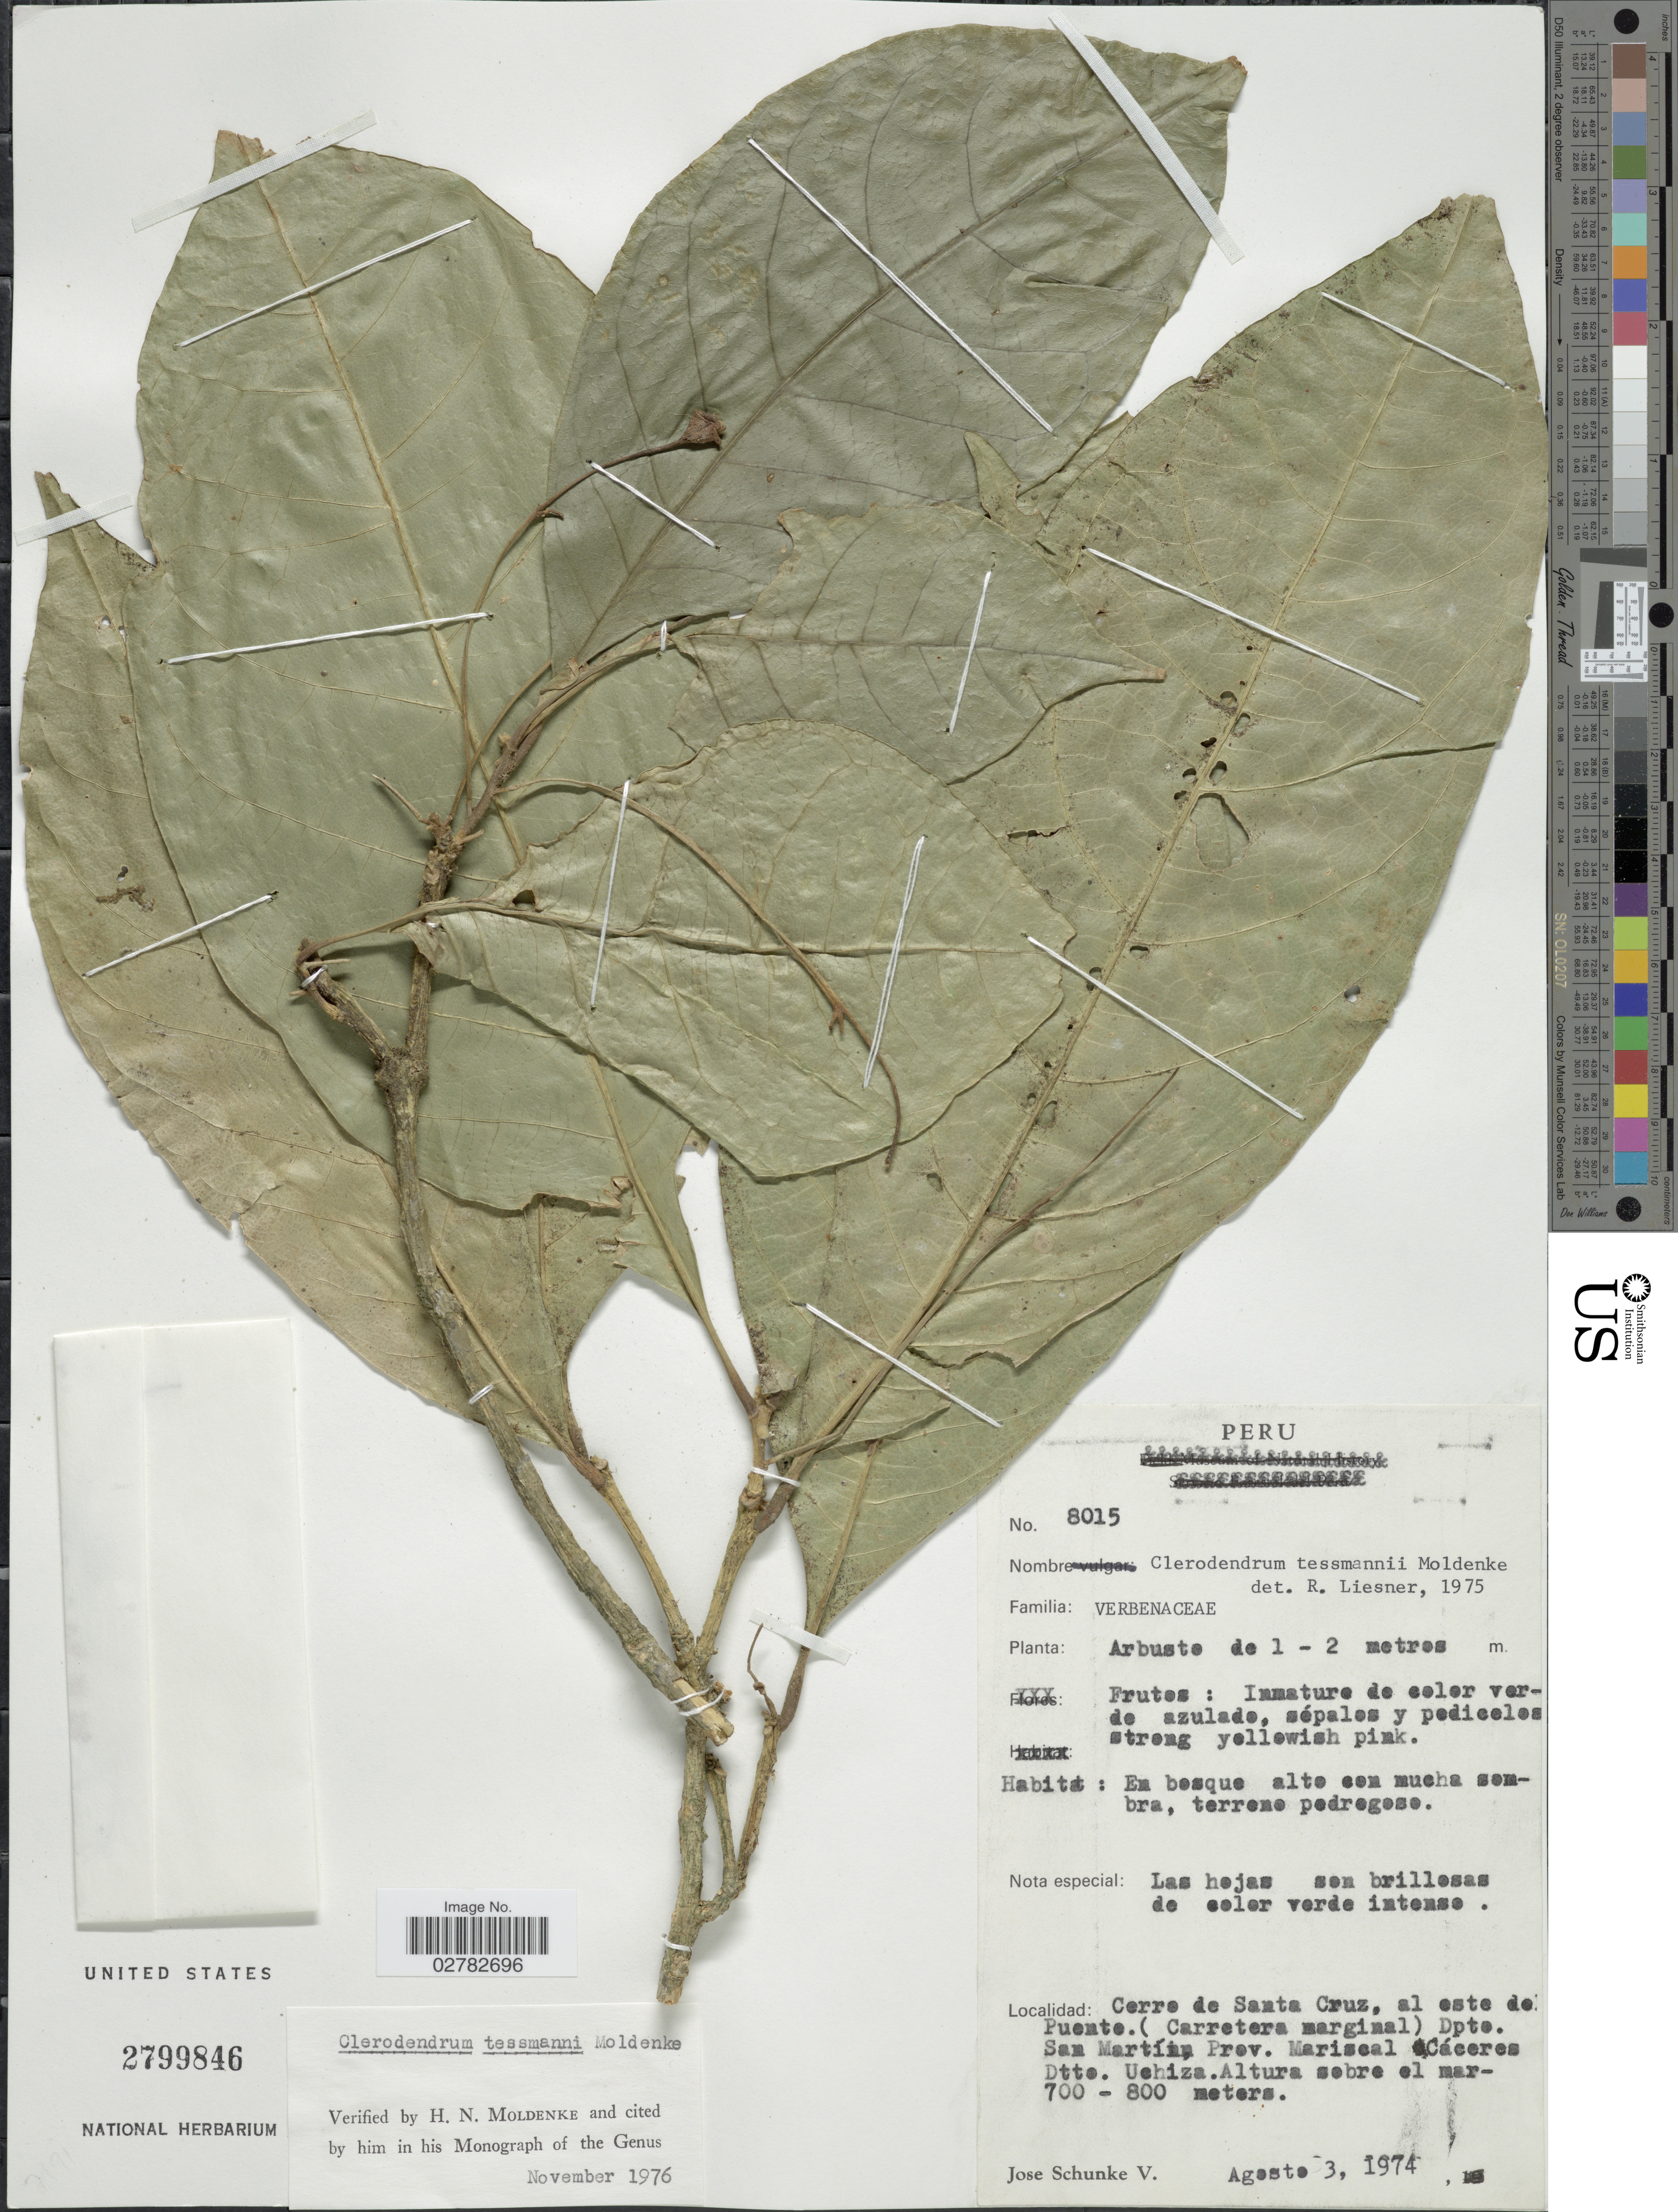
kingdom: Plantae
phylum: Tracheophyta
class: Magnoliopsida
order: Lamiales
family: Lamiaceae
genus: Clerodendrum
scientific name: Clerodendrum tessmannii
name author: Moldenke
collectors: J. Schunke Vigo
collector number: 8015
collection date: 1974-08-03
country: Peru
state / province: San Martín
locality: Cerro de Santa Cruz, al este de Puente (Carretera marginal), Dtto. Uchiza, Prov. Mariscal Cáceres, Dpto. San Martín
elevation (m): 700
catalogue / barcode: US 2799846